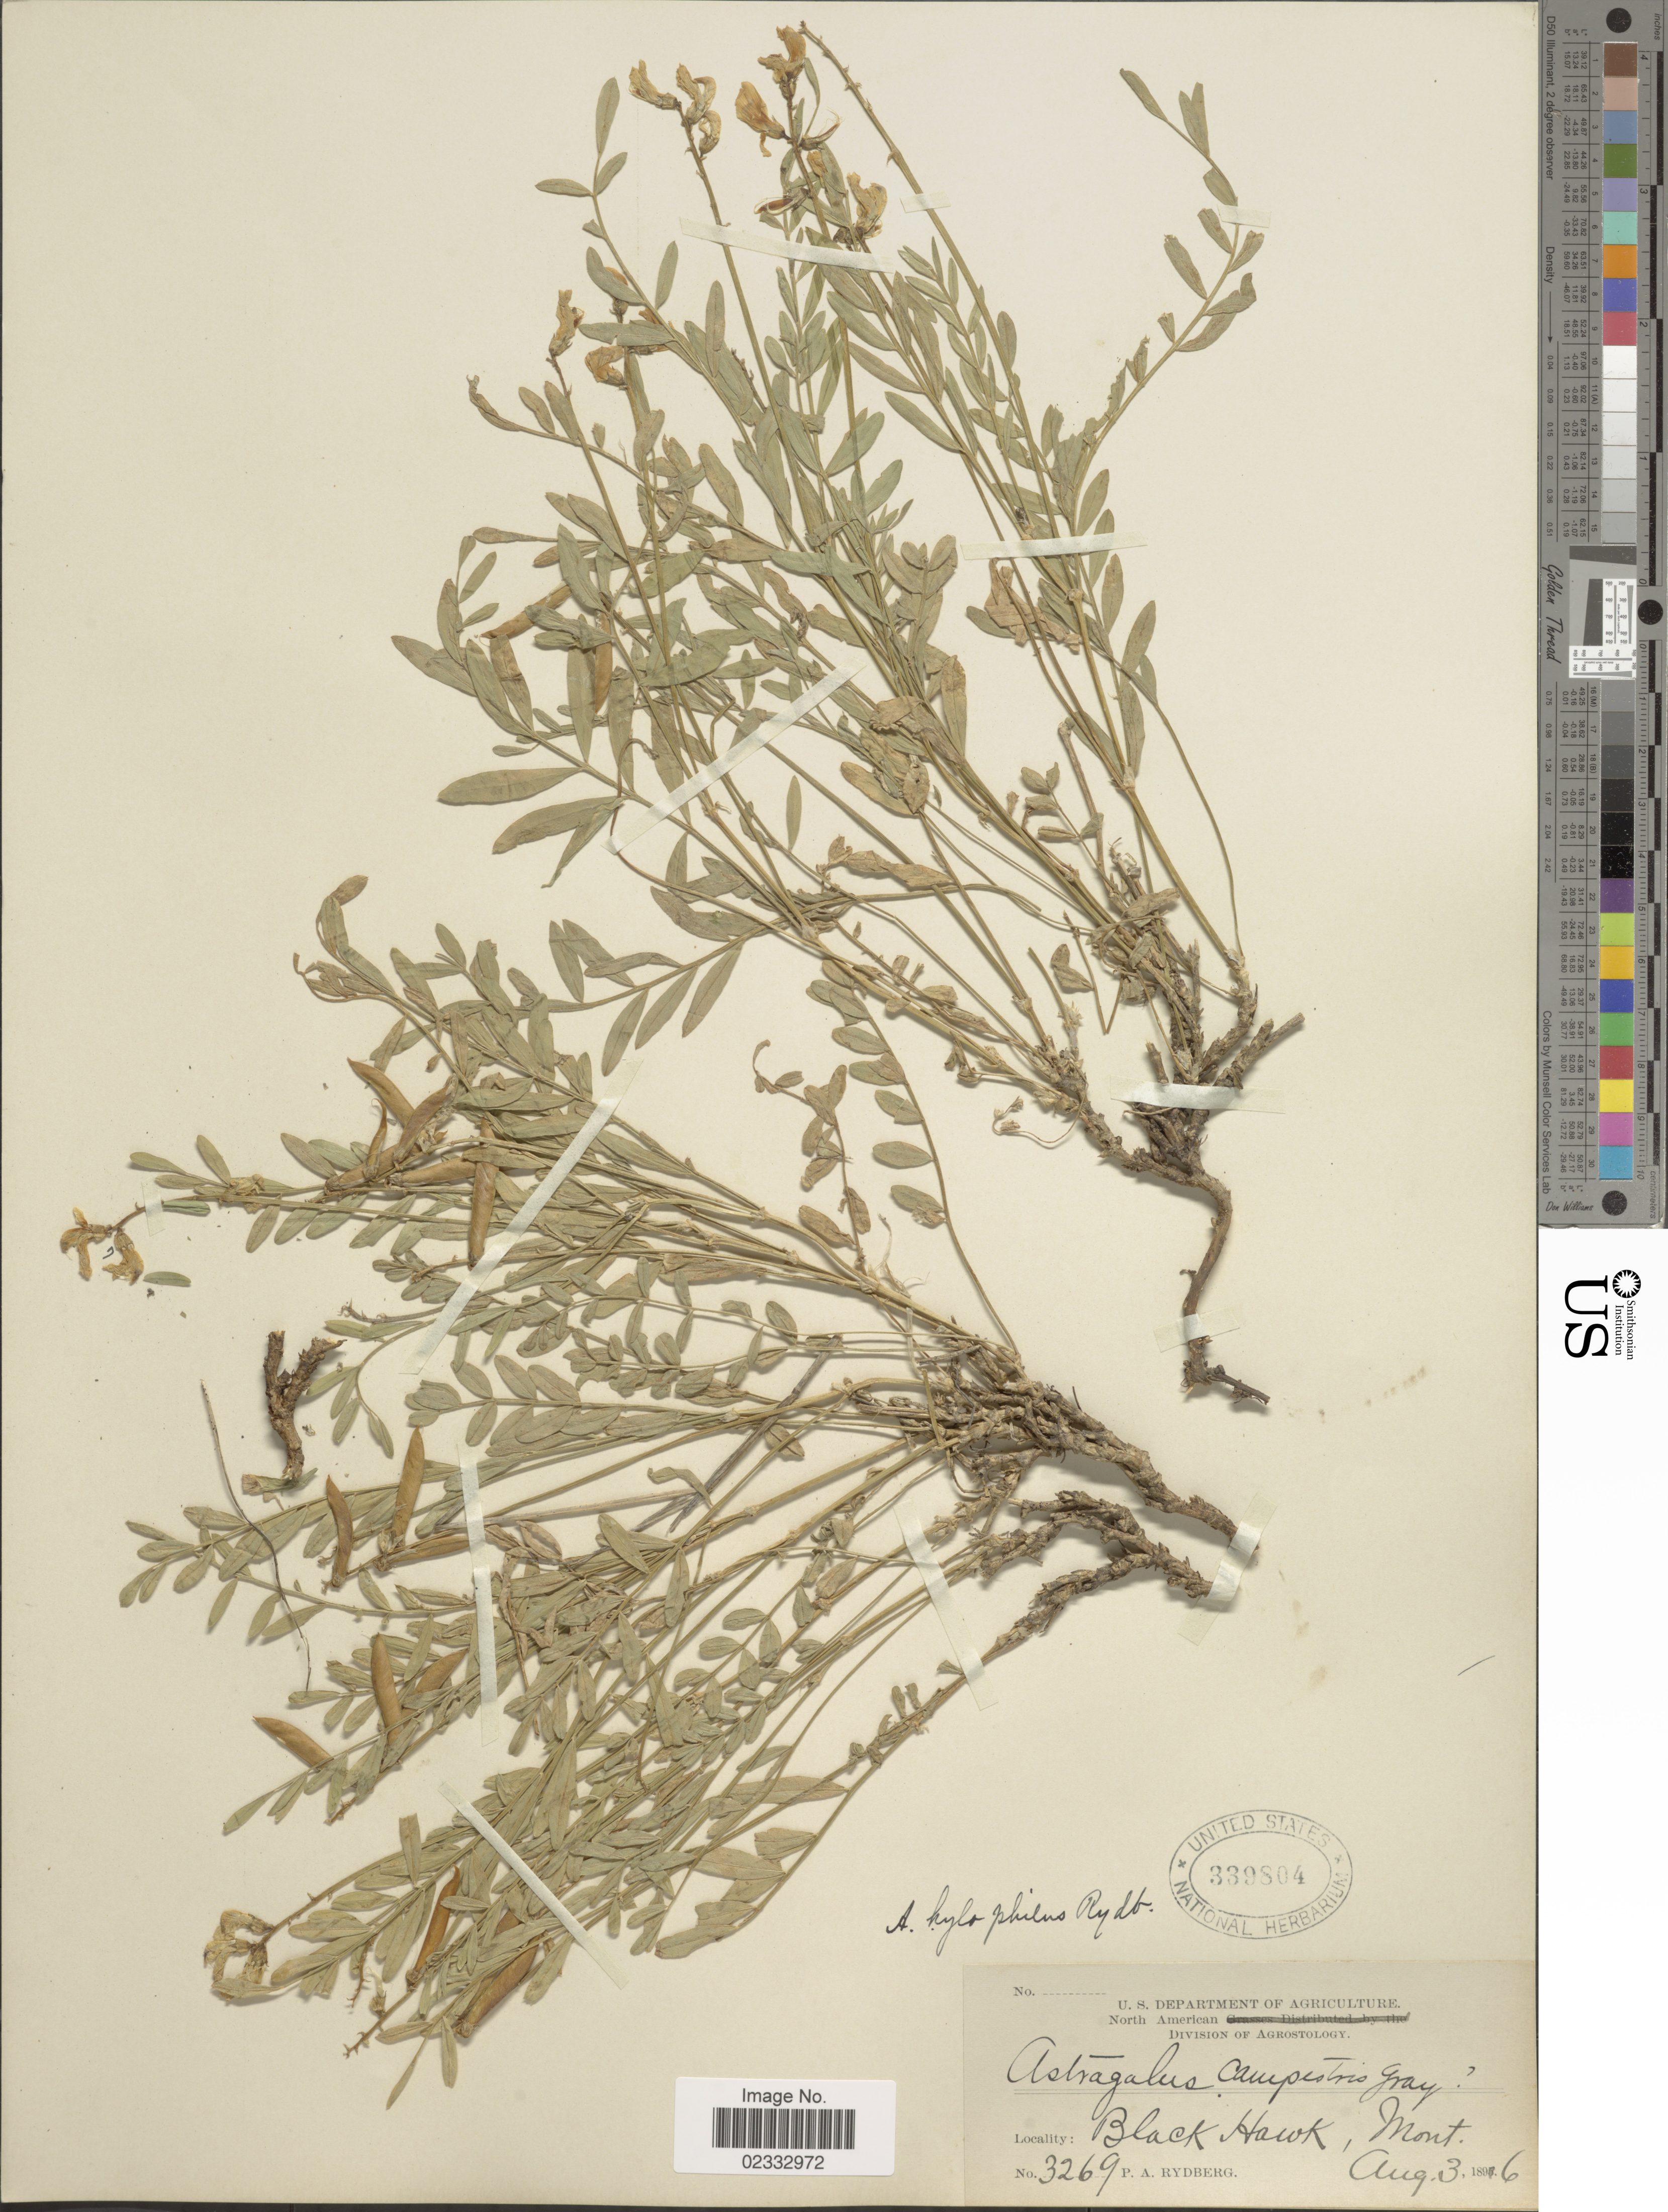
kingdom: Plantae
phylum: Tracheophyta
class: Magnoliopsida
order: Fabales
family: Fabaceae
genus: Astragalus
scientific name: Astragalus miser var. hylophilus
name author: (Rydb.) Barneby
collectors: P. A. Rydberg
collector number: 3269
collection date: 1896-08-03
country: United States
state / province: Montana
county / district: Lewis and Clark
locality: Black Hawk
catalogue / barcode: US 339804